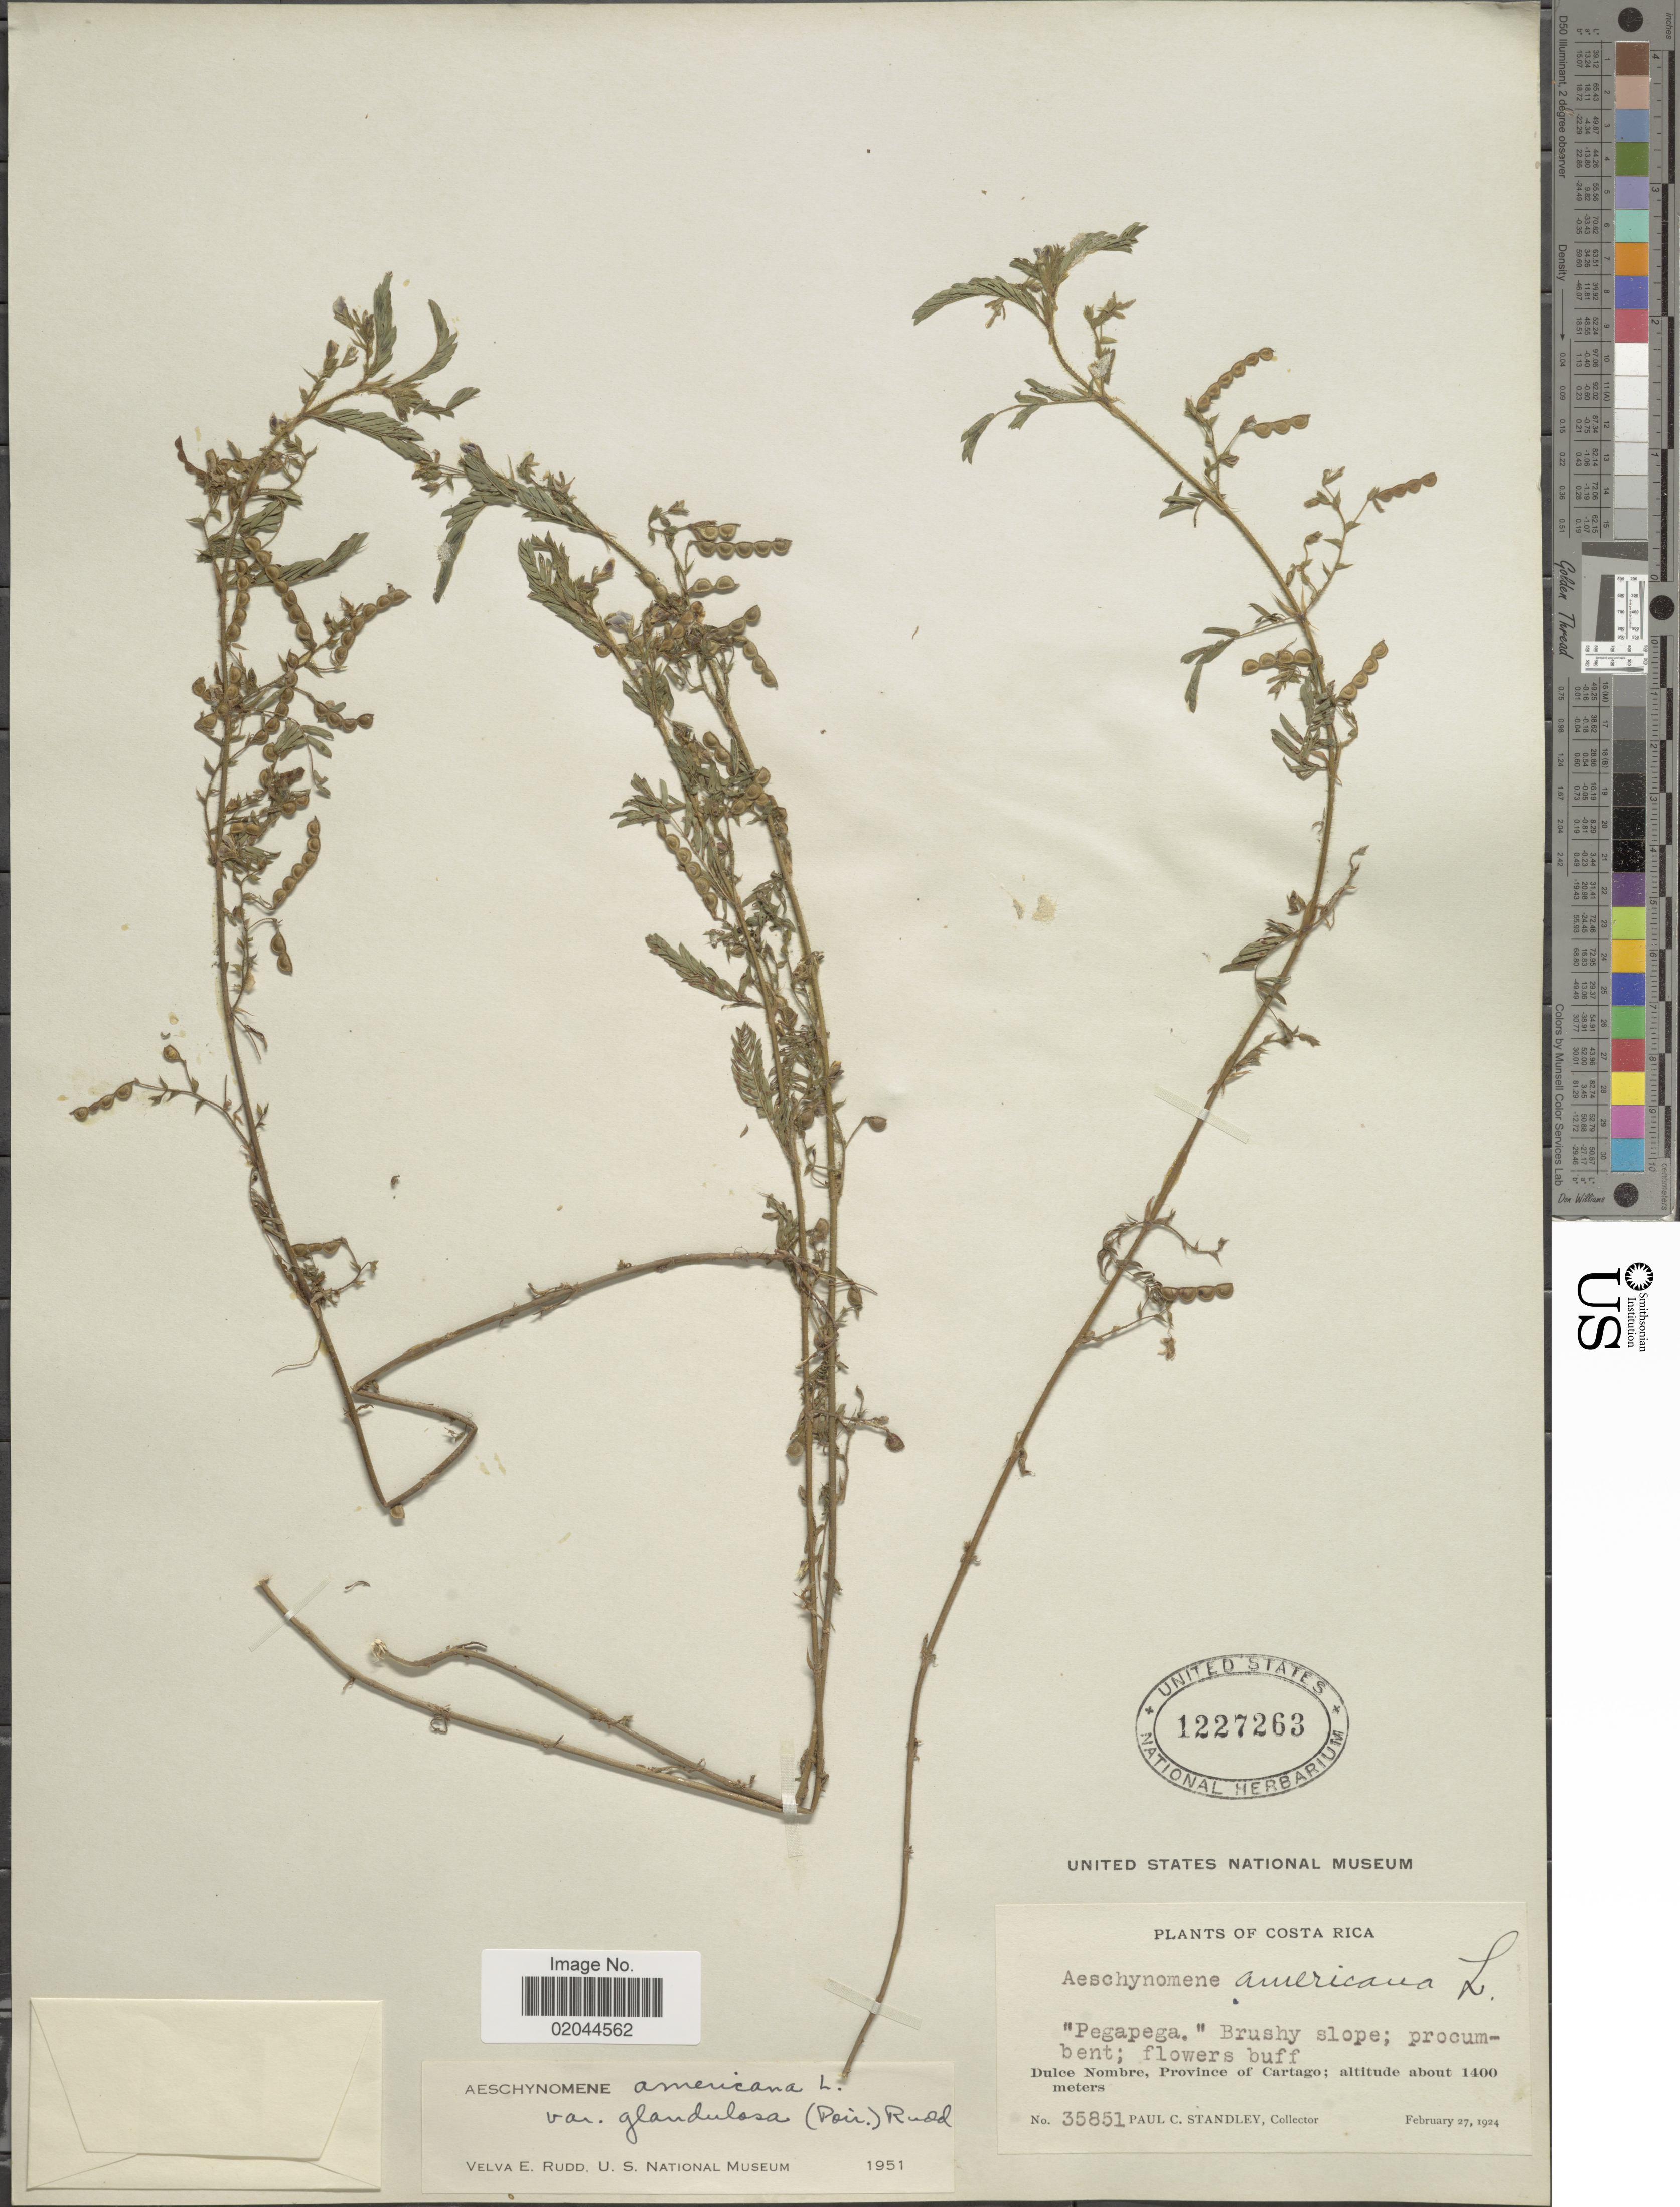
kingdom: Plantae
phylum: Tracheophyta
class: Magnoliopsida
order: Fabales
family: Fabaceae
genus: Aeschynomene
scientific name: Aeschynomene americana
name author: L.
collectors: P. C. Standley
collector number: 35851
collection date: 1924-02-27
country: Costa Rica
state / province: Cartago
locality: Dulce Nombre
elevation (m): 1400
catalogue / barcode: US 1227263